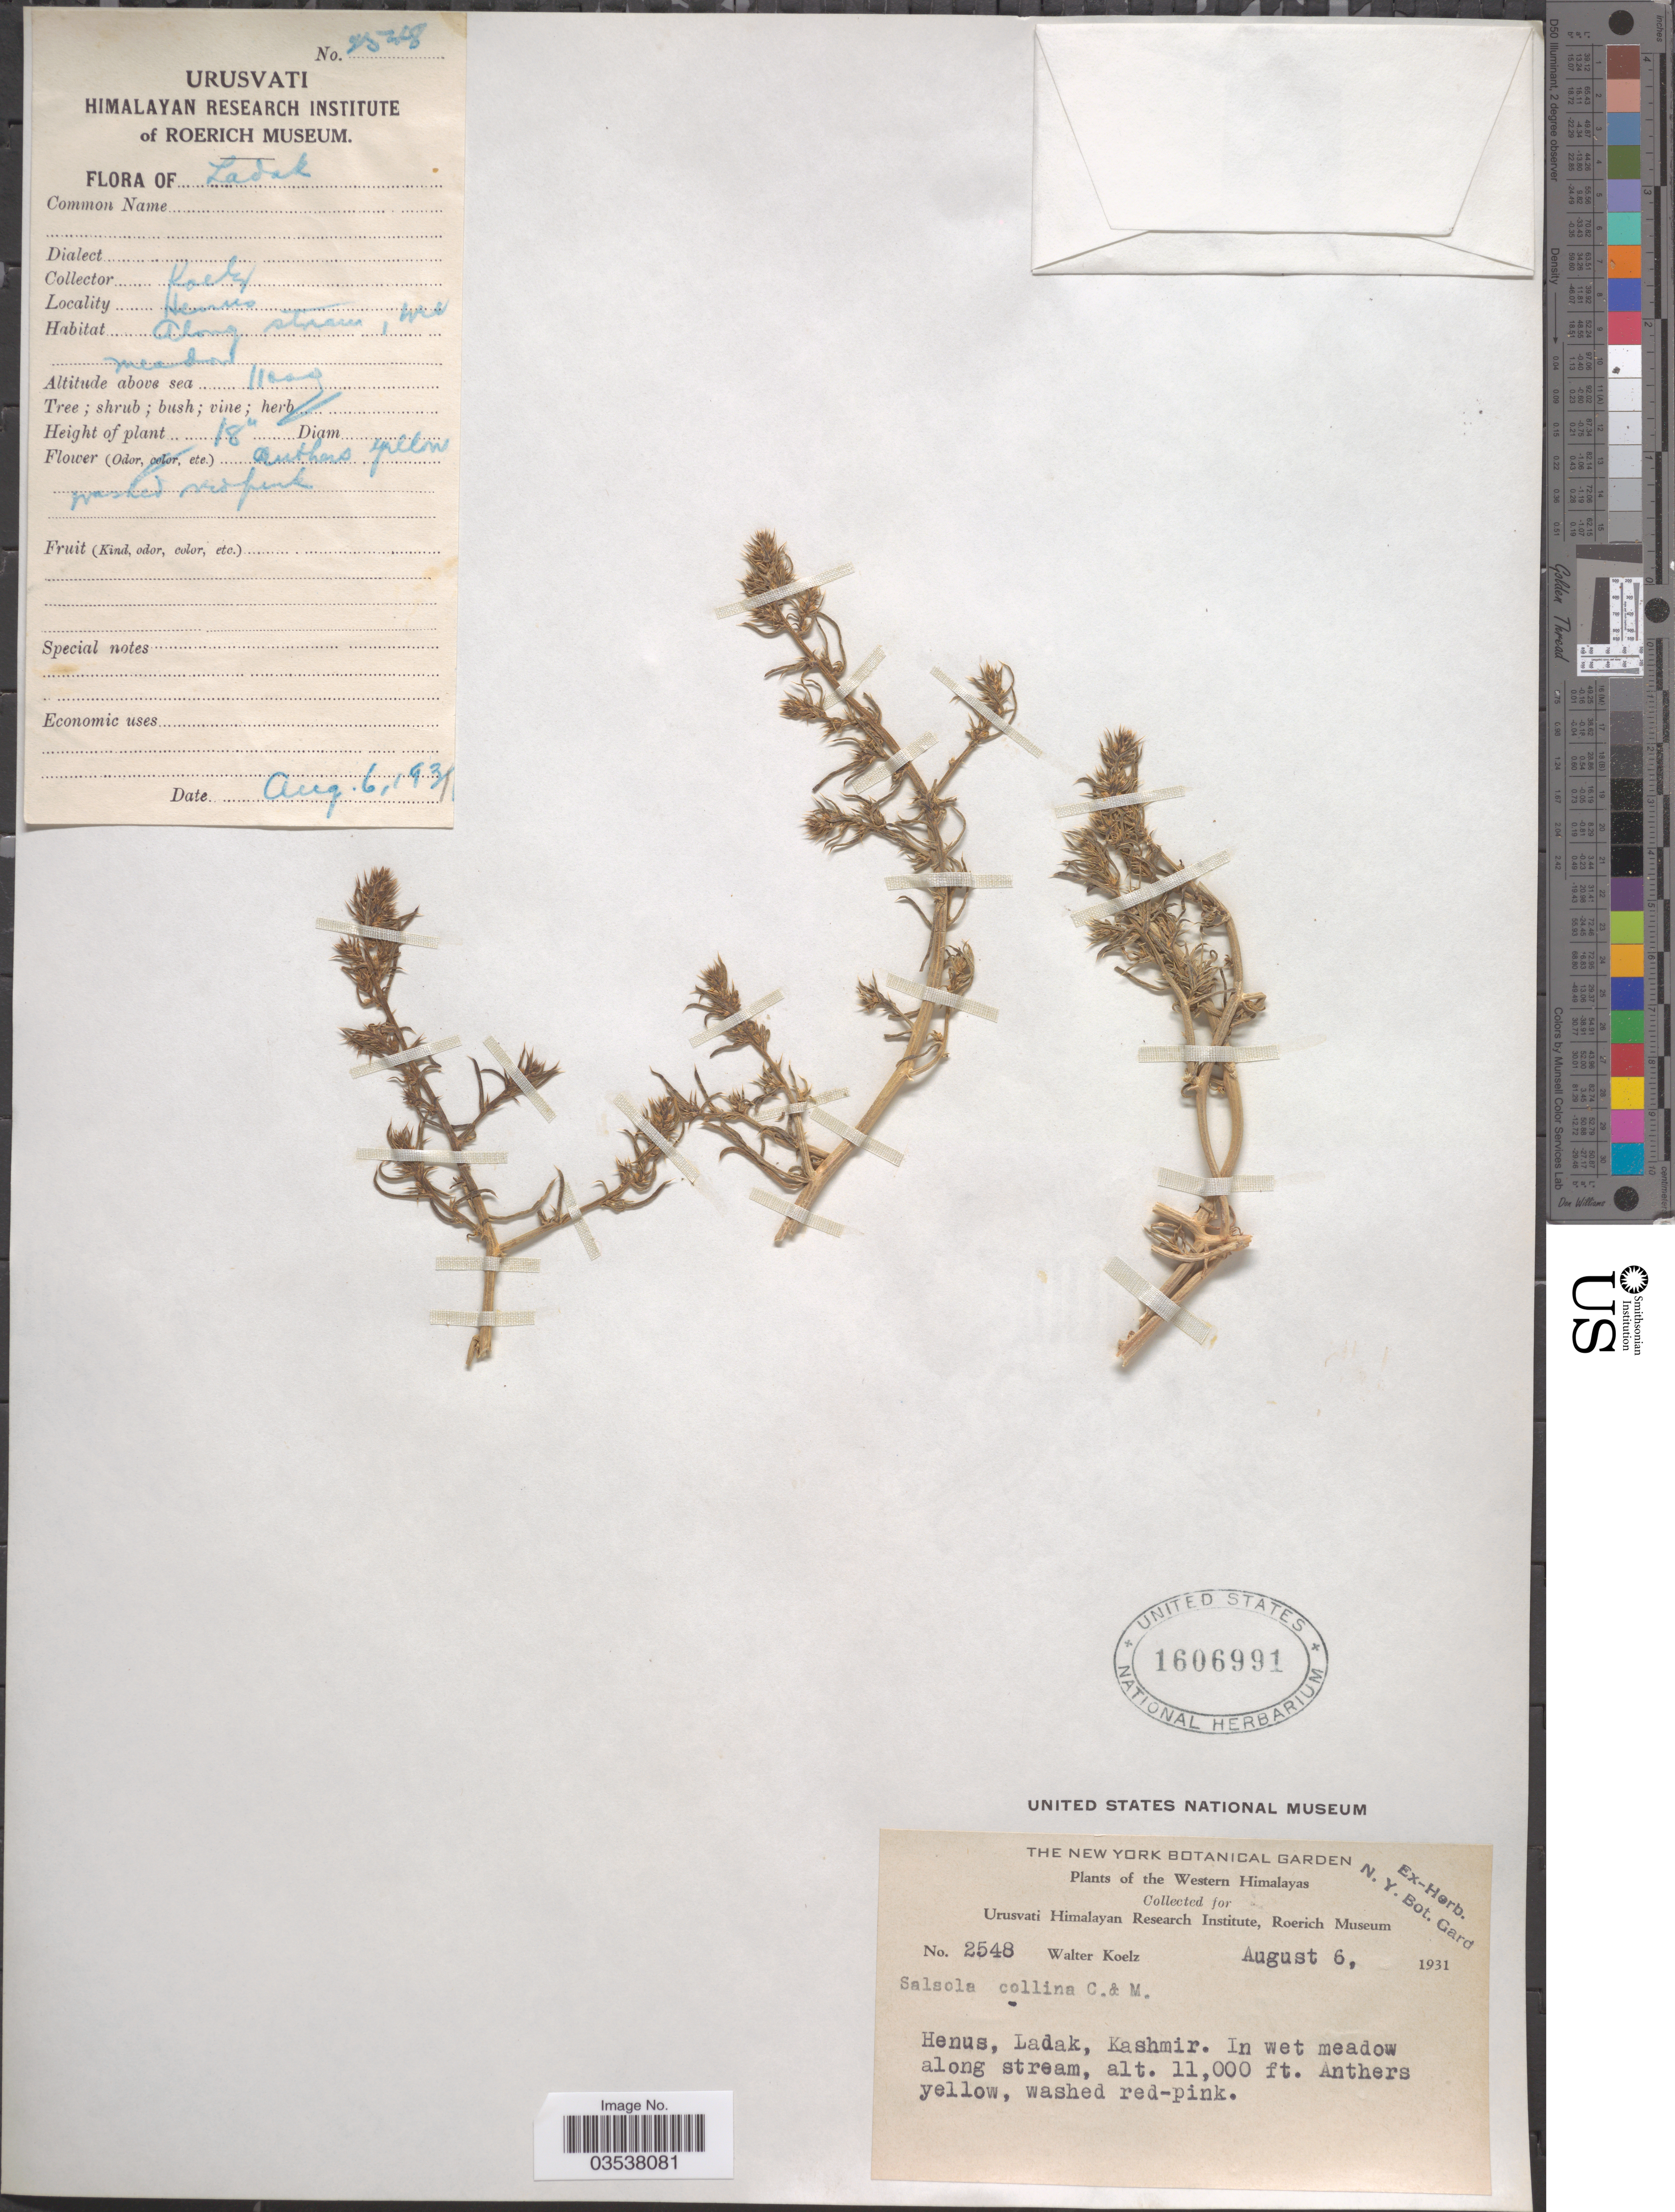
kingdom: Plantae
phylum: Tracheophyta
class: Magnoliopsida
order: Caryophyllales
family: Amaranthaceae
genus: Salsola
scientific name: Salsola collina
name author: Pall.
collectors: W. N. Koelz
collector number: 2548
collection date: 1931-08-06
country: India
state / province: Ladakh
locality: Western Himalayas. Henus, Ladak, Kashmir.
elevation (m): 3353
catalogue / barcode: US 1606991